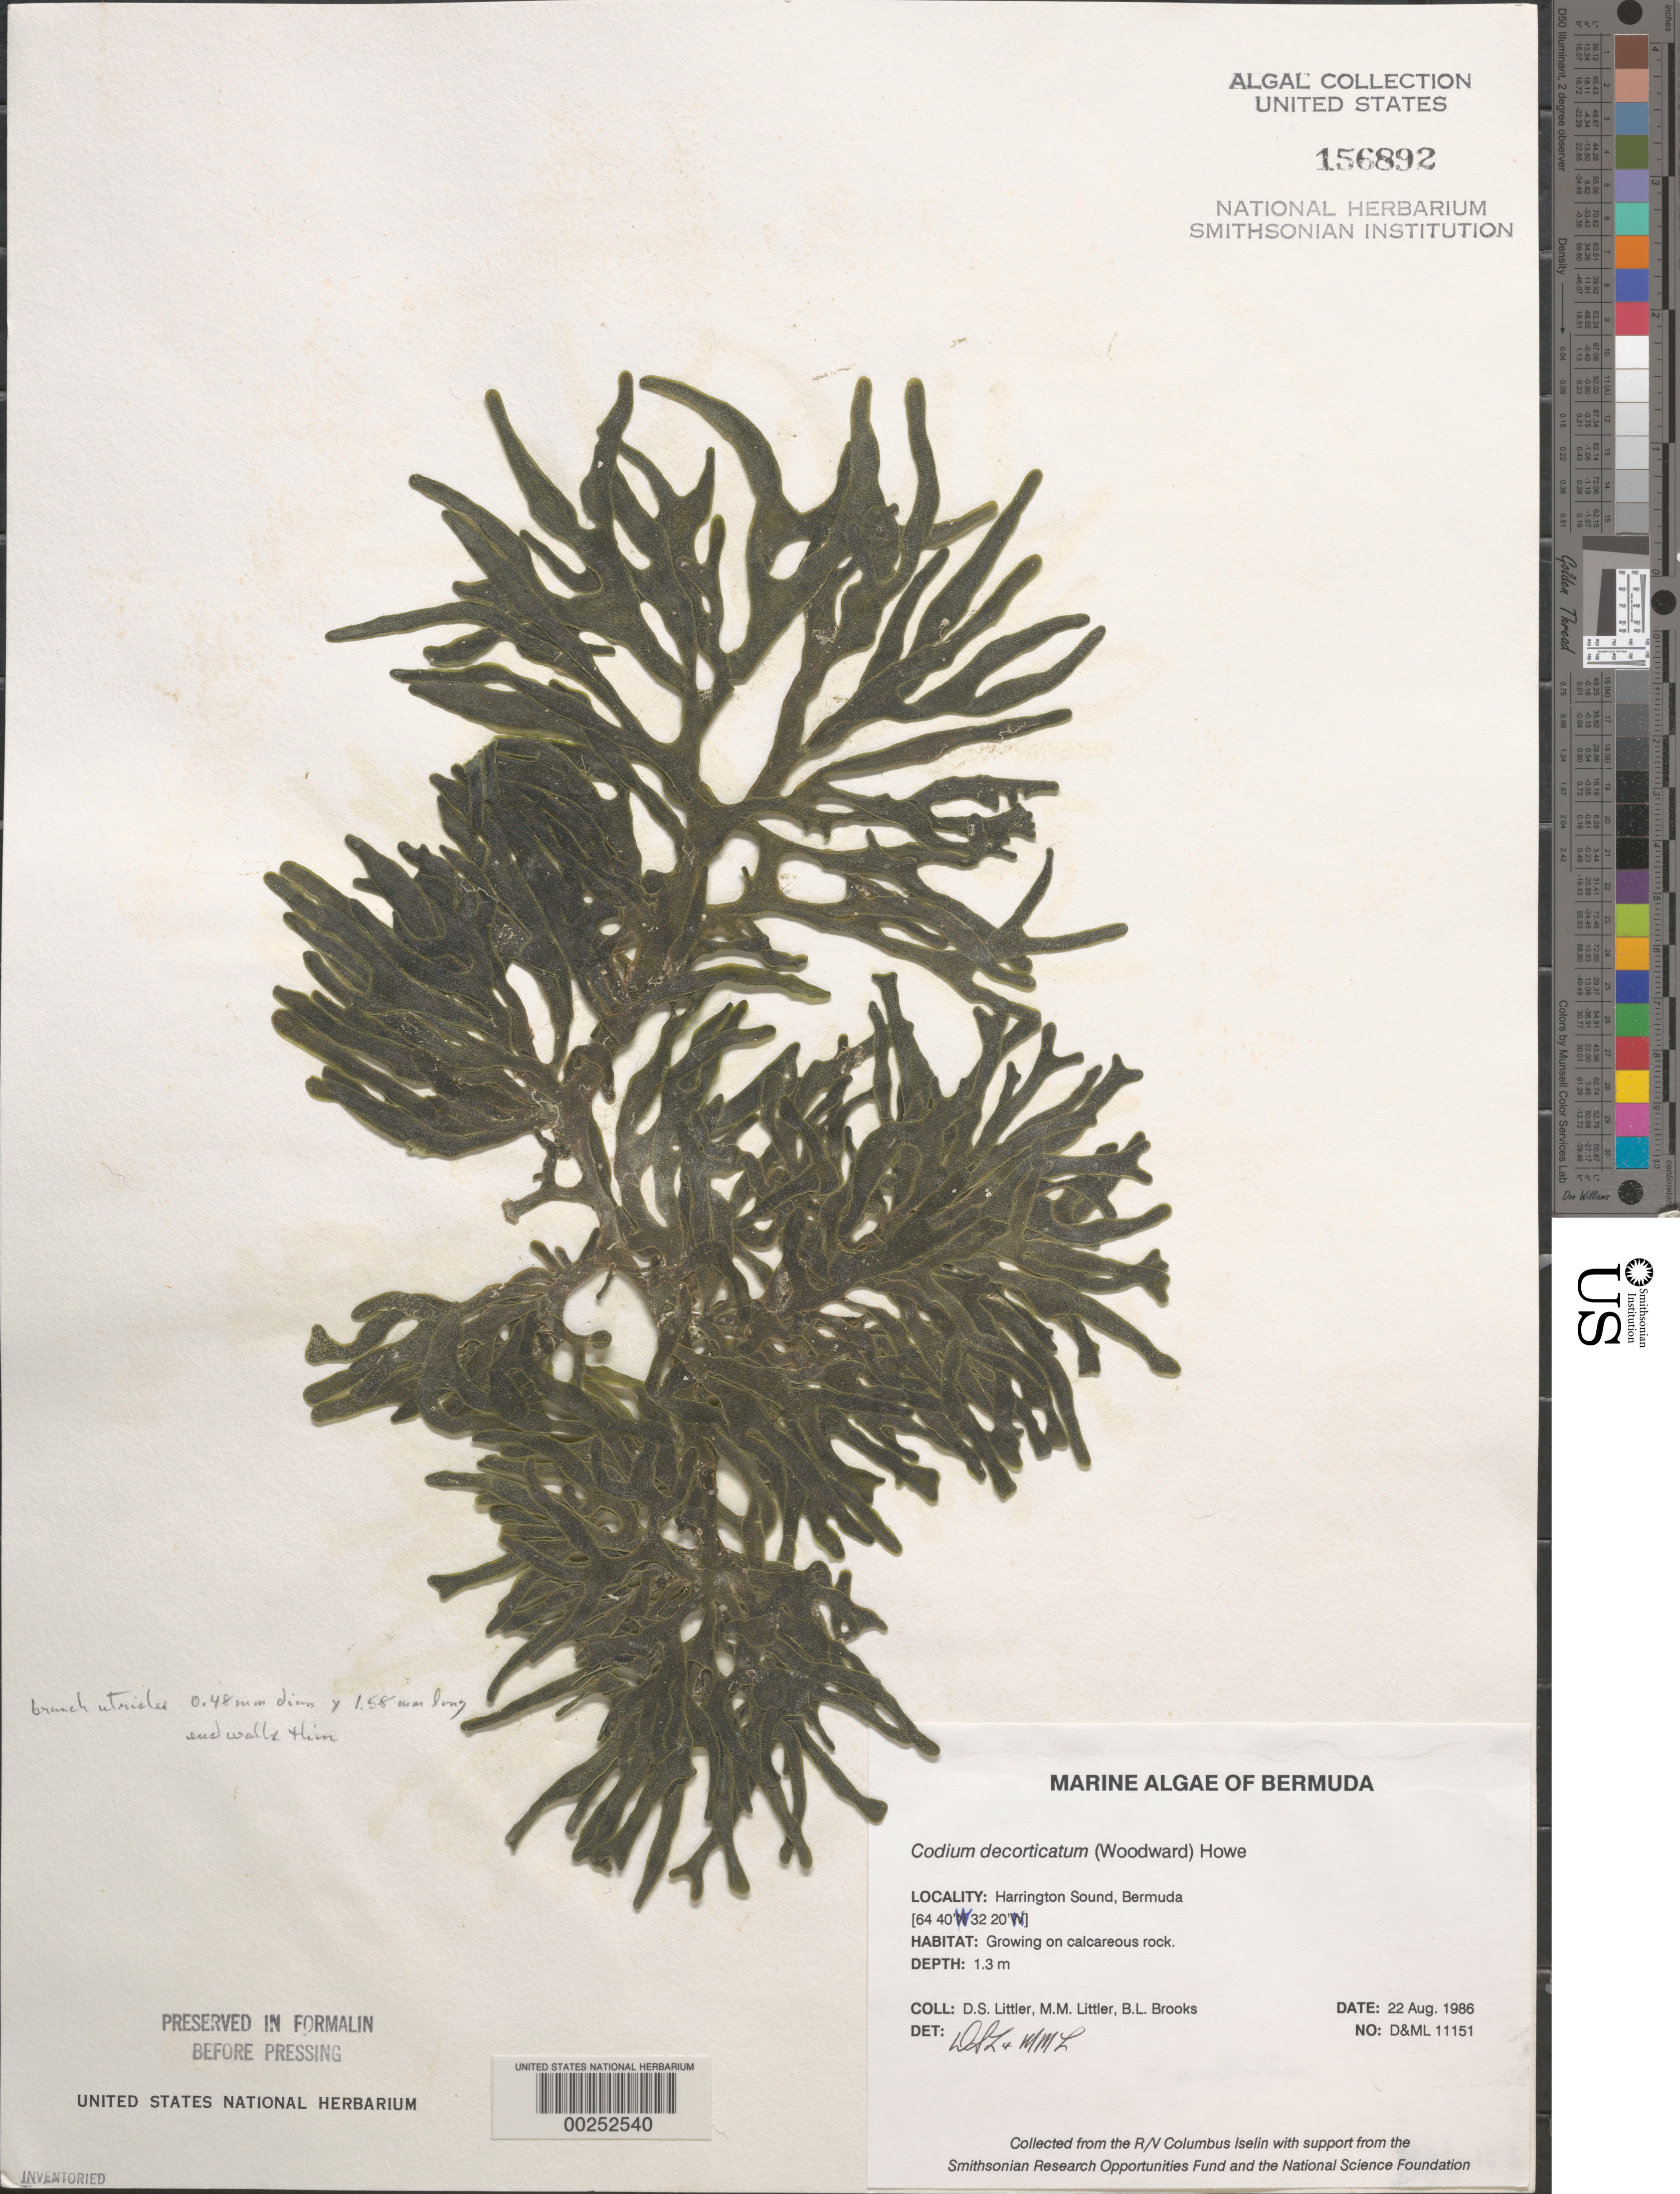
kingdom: Plantae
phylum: Chlorophyta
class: Ulvophyceae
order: Bryopsidales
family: Codiaceae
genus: Codium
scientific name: Codium decorticatum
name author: (Woodw.) M. Howe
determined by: Littler, D. S.; Littler, M. M.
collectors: D. S. Littler, M. M. Littler & B. Brooks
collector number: D&ML 11151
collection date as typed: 22 Aug 1986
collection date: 1986-08-22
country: Bermuda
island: Bermuda Island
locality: Harrington Sound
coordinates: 32 20' N, 64 40' W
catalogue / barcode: US 156892